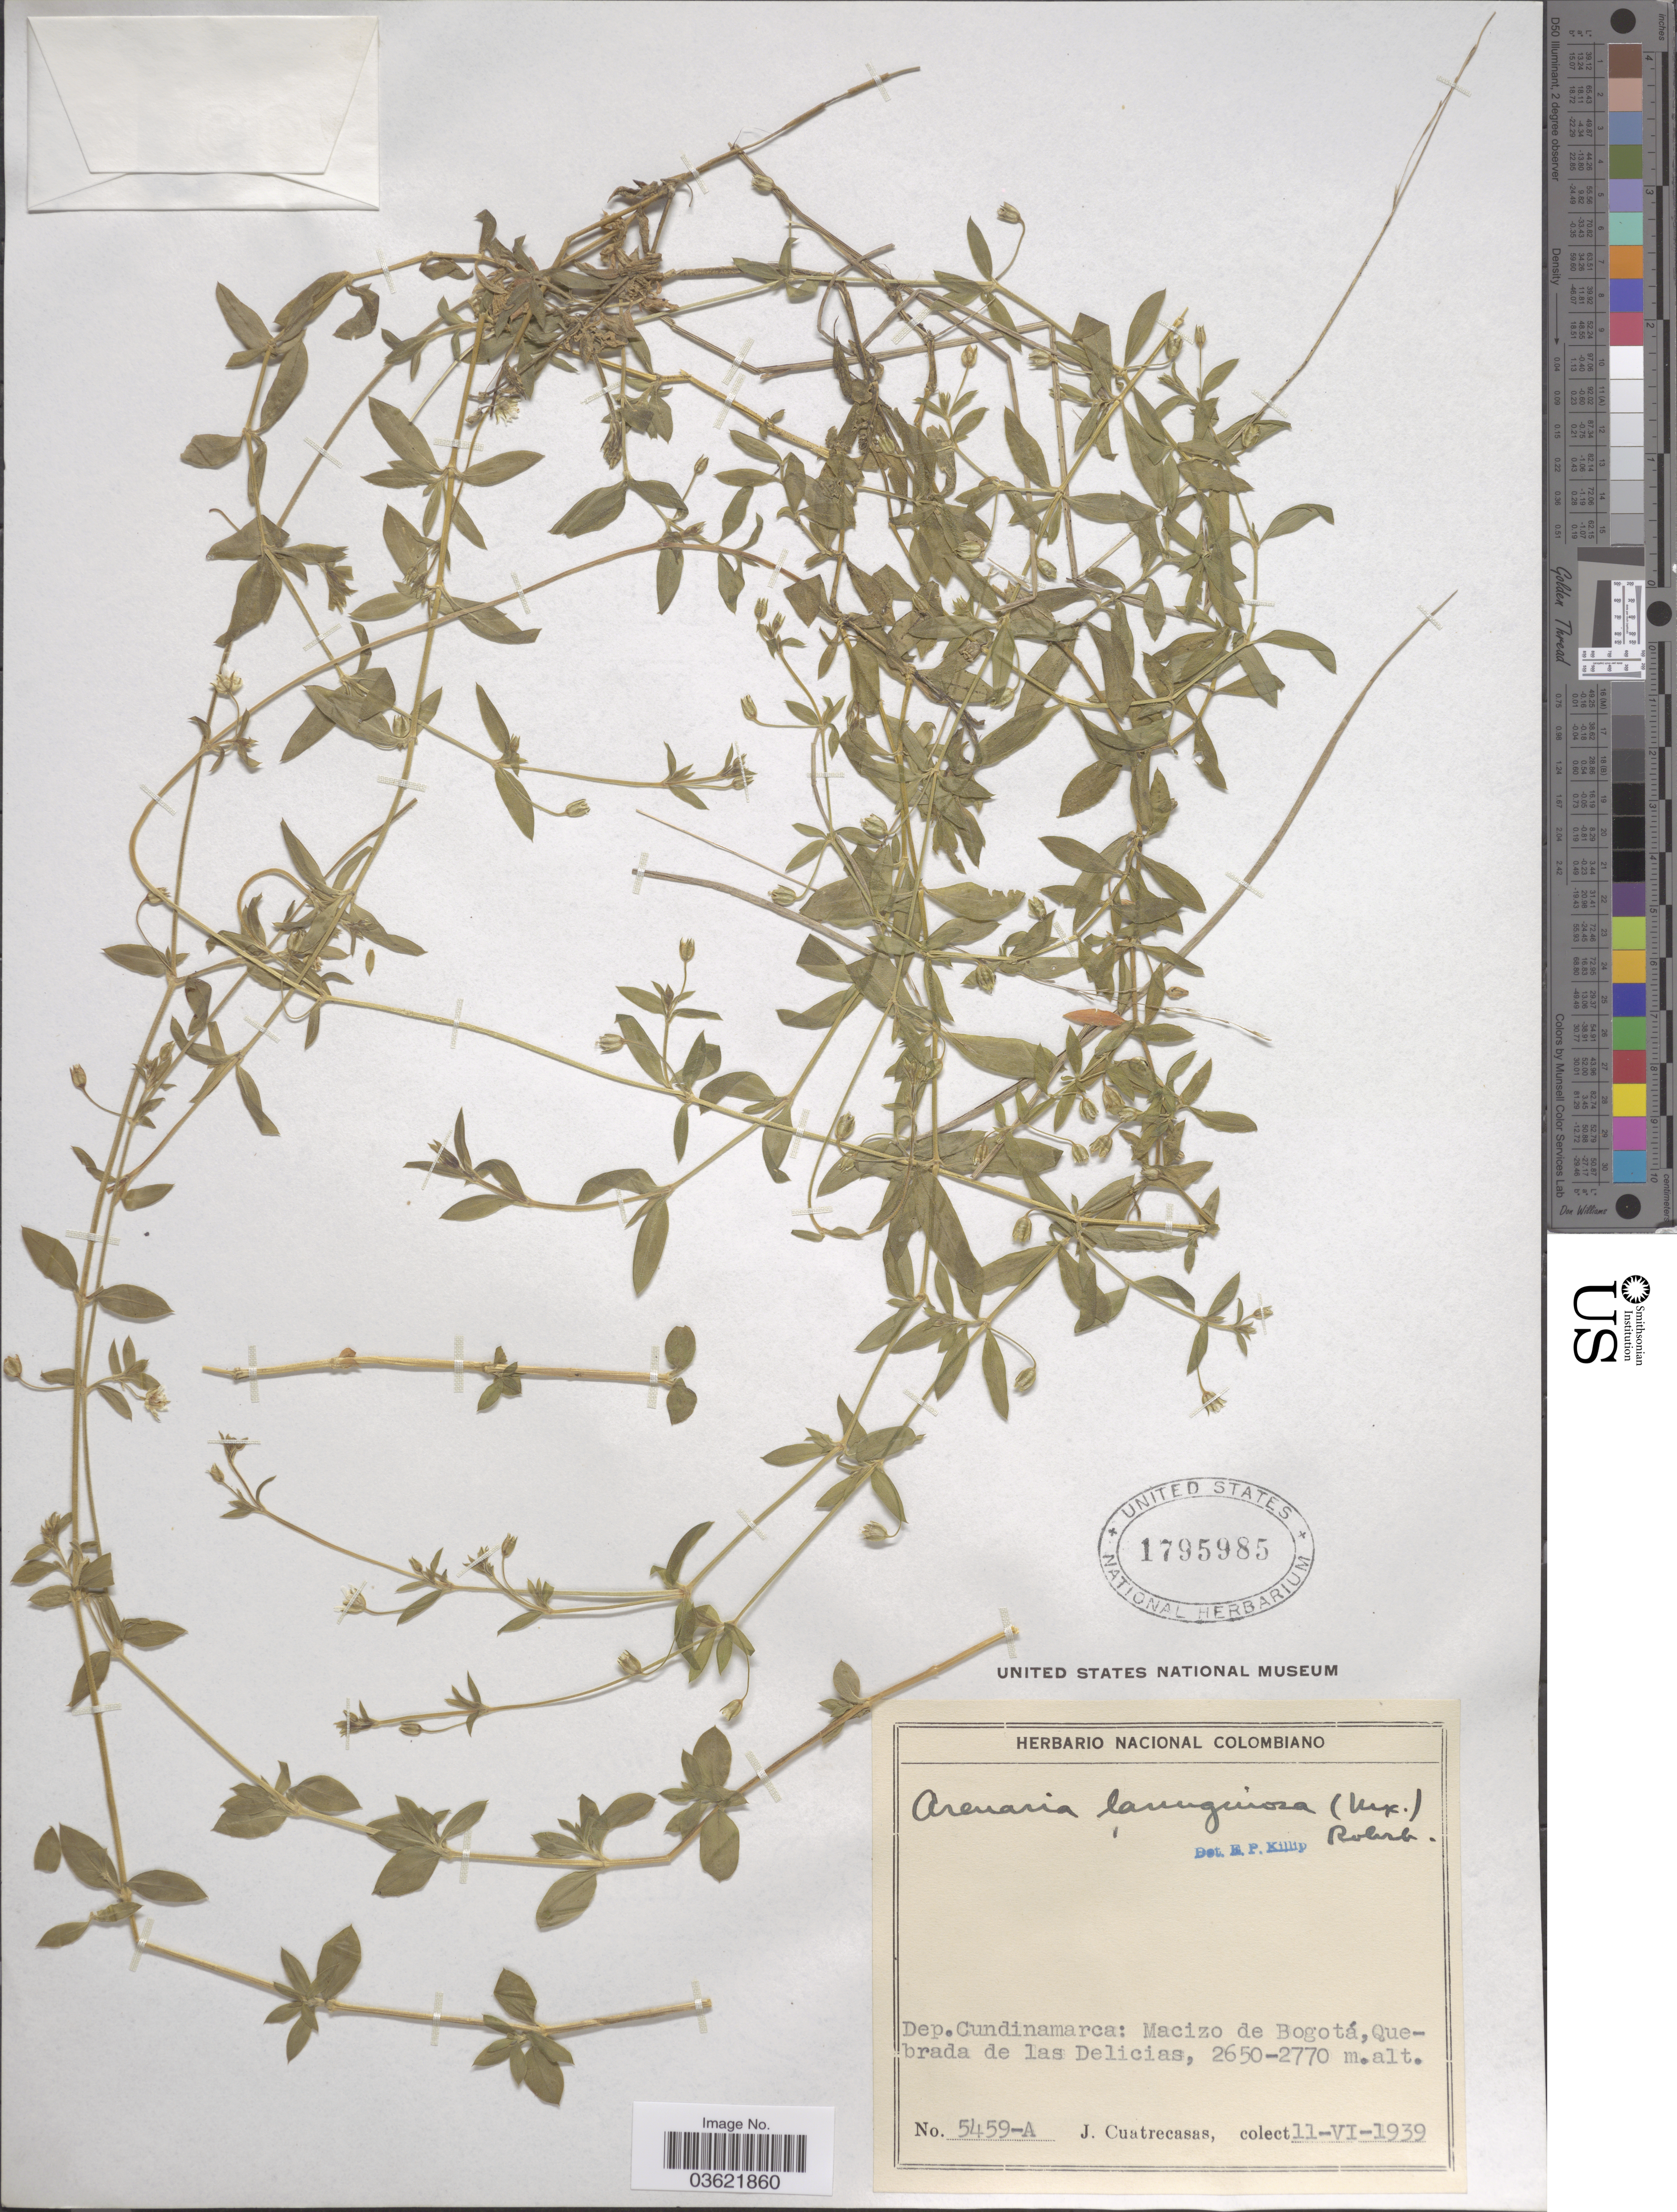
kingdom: Plantae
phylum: Tracheophyta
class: Magnoliopsida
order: Caryophyllales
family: Caryophyllaceae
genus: Arenaria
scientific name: Arenaria lanuginosa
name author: (Michx.) Rohrb.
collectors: J. Cuatrecasas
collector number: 5459-A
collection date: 1939-06-11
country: Colombia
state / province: Cundinamarca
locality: Dep. Cundinamarca: Macizo de Bogotá, Quebrada de las Delicias.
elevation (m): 2650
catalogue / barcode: US 1795985